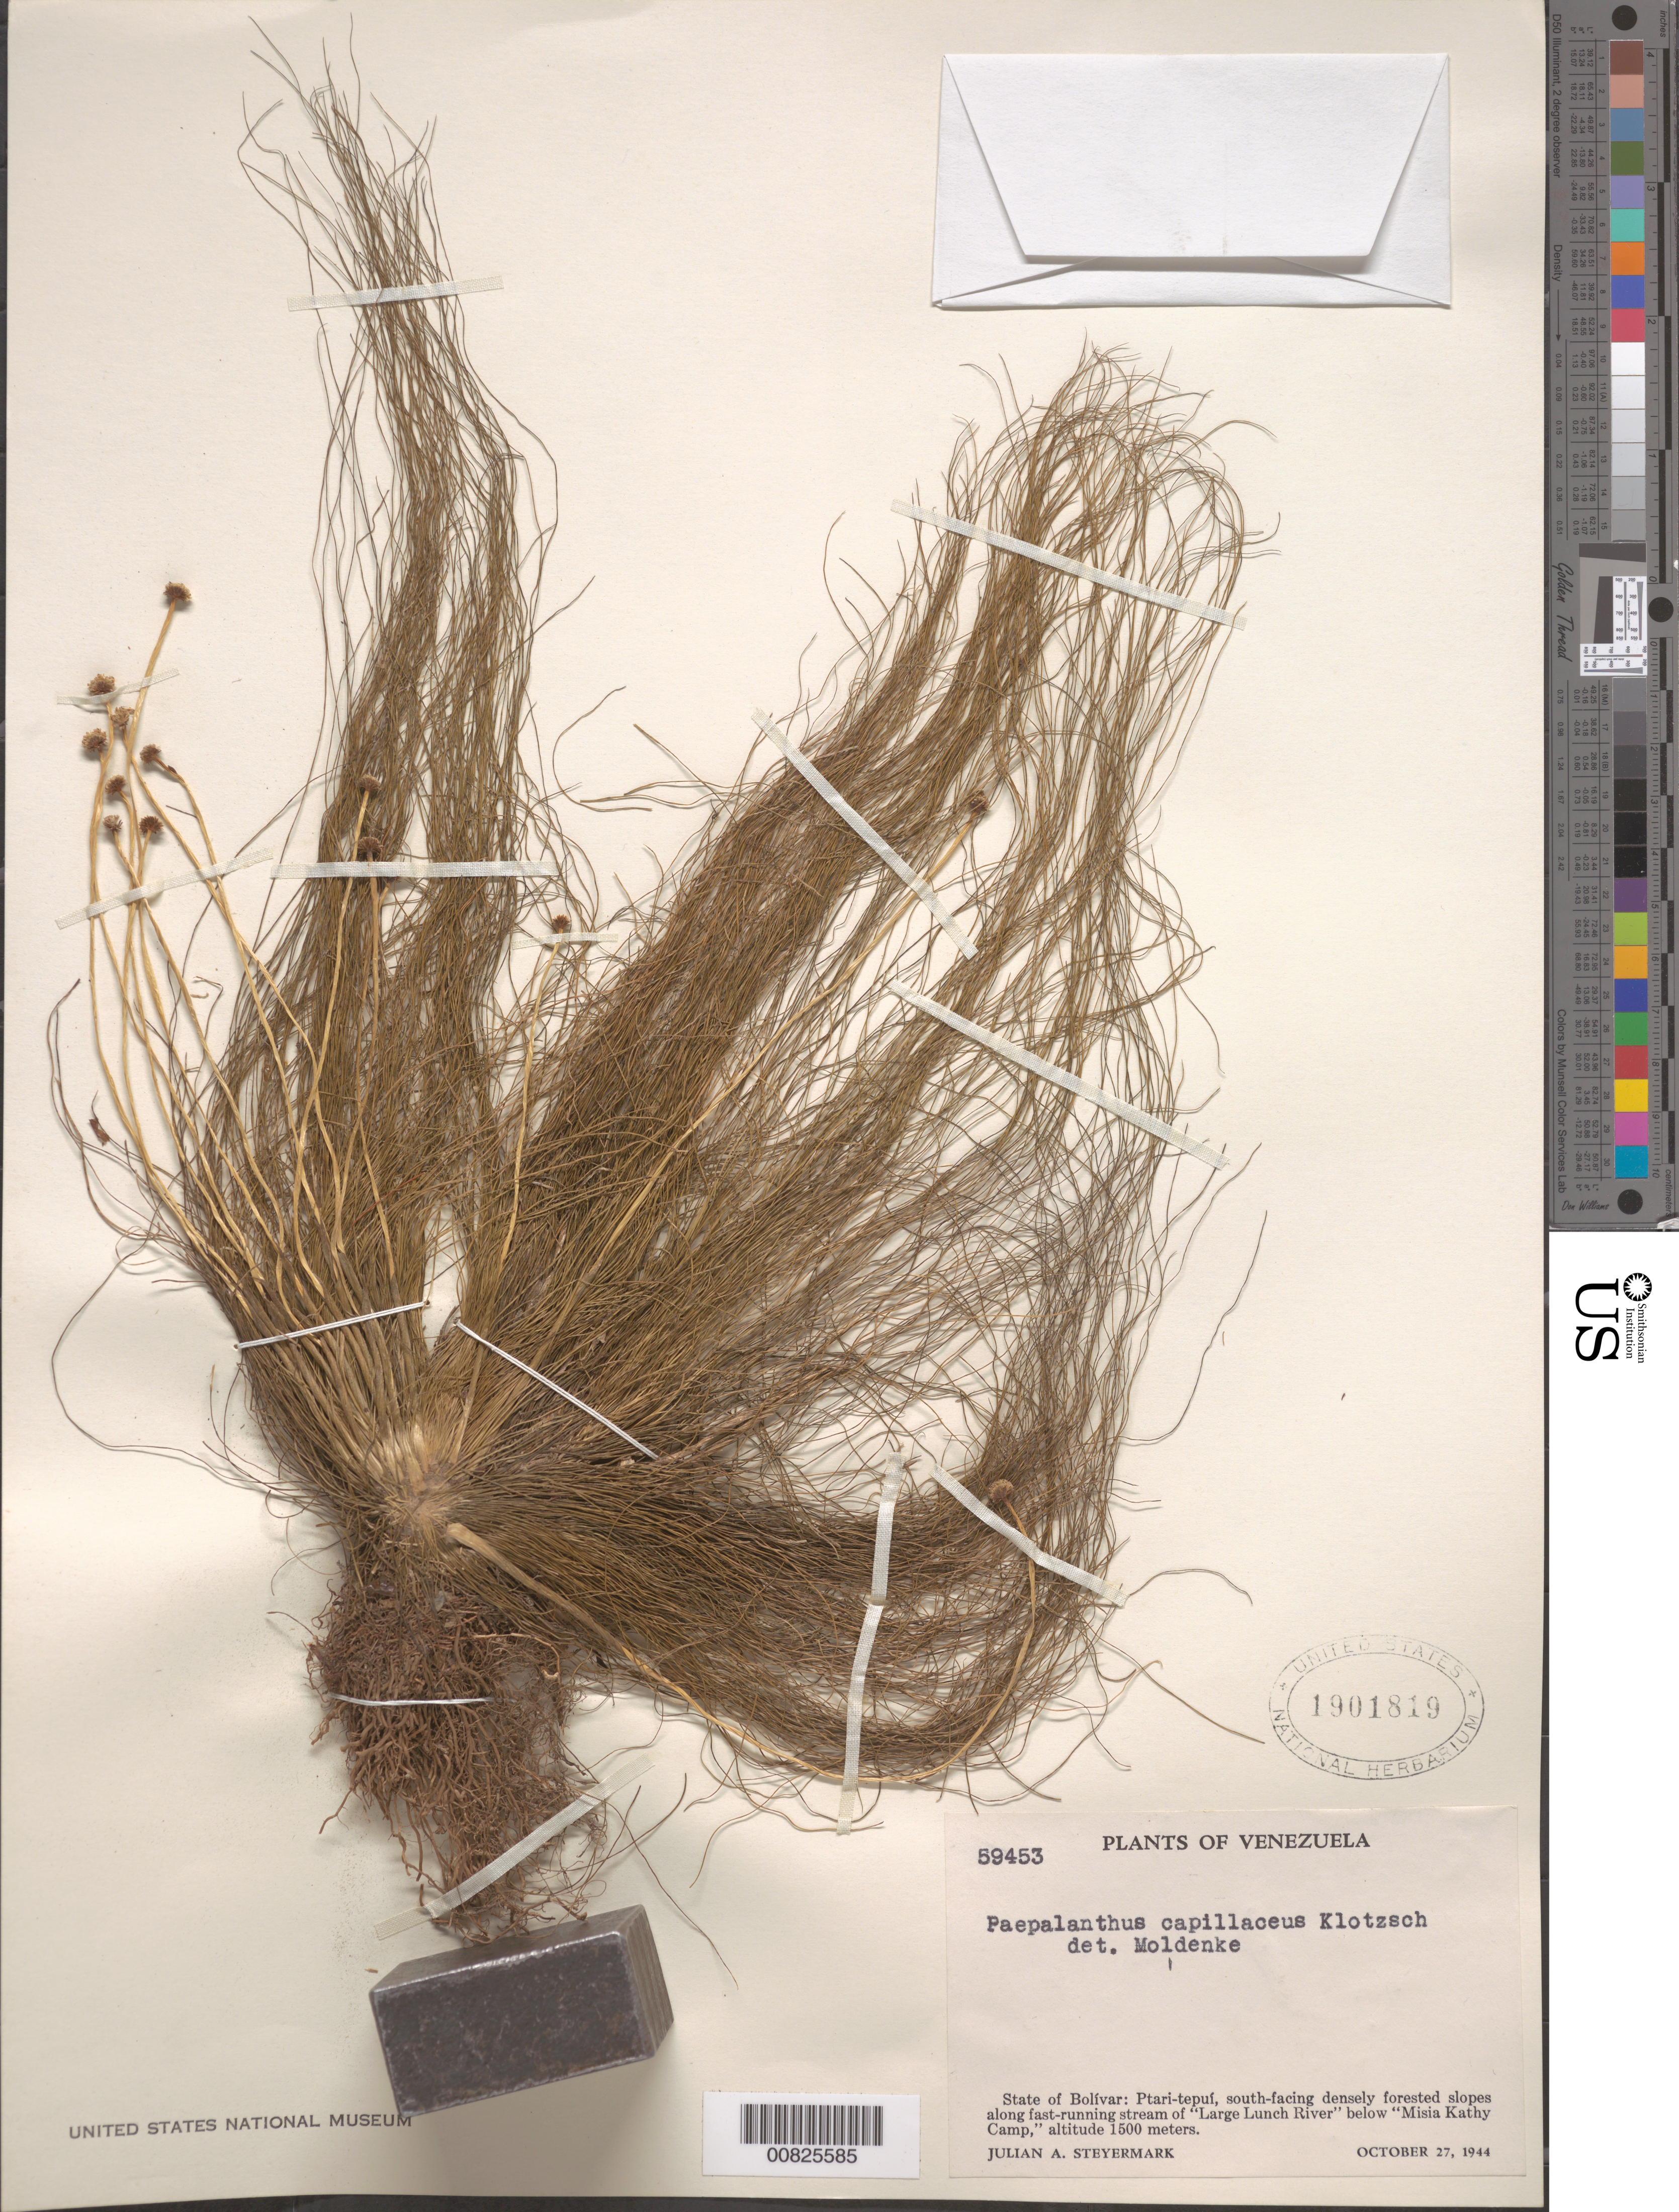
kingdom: Plantae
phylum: Tracheophyta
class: Liliopsida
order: Poales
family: Eriocaulaceae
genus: Rondonanthus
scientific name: Rondonanthus capillaceus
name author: (Klotzsch ex Körn.) Hensold & Giul.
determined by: Moldenke, H. N.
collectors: J. Steyermark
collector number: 59453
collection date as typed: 27-Oct-44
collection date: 1944-10-27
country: Venezuela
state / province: Bolívar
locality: Ptari-tepuí, between "Large Lunch River" and "Misia Kathy Camp"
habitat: Densely forested slopes along stream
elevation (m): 1500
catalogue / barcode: US 1901819